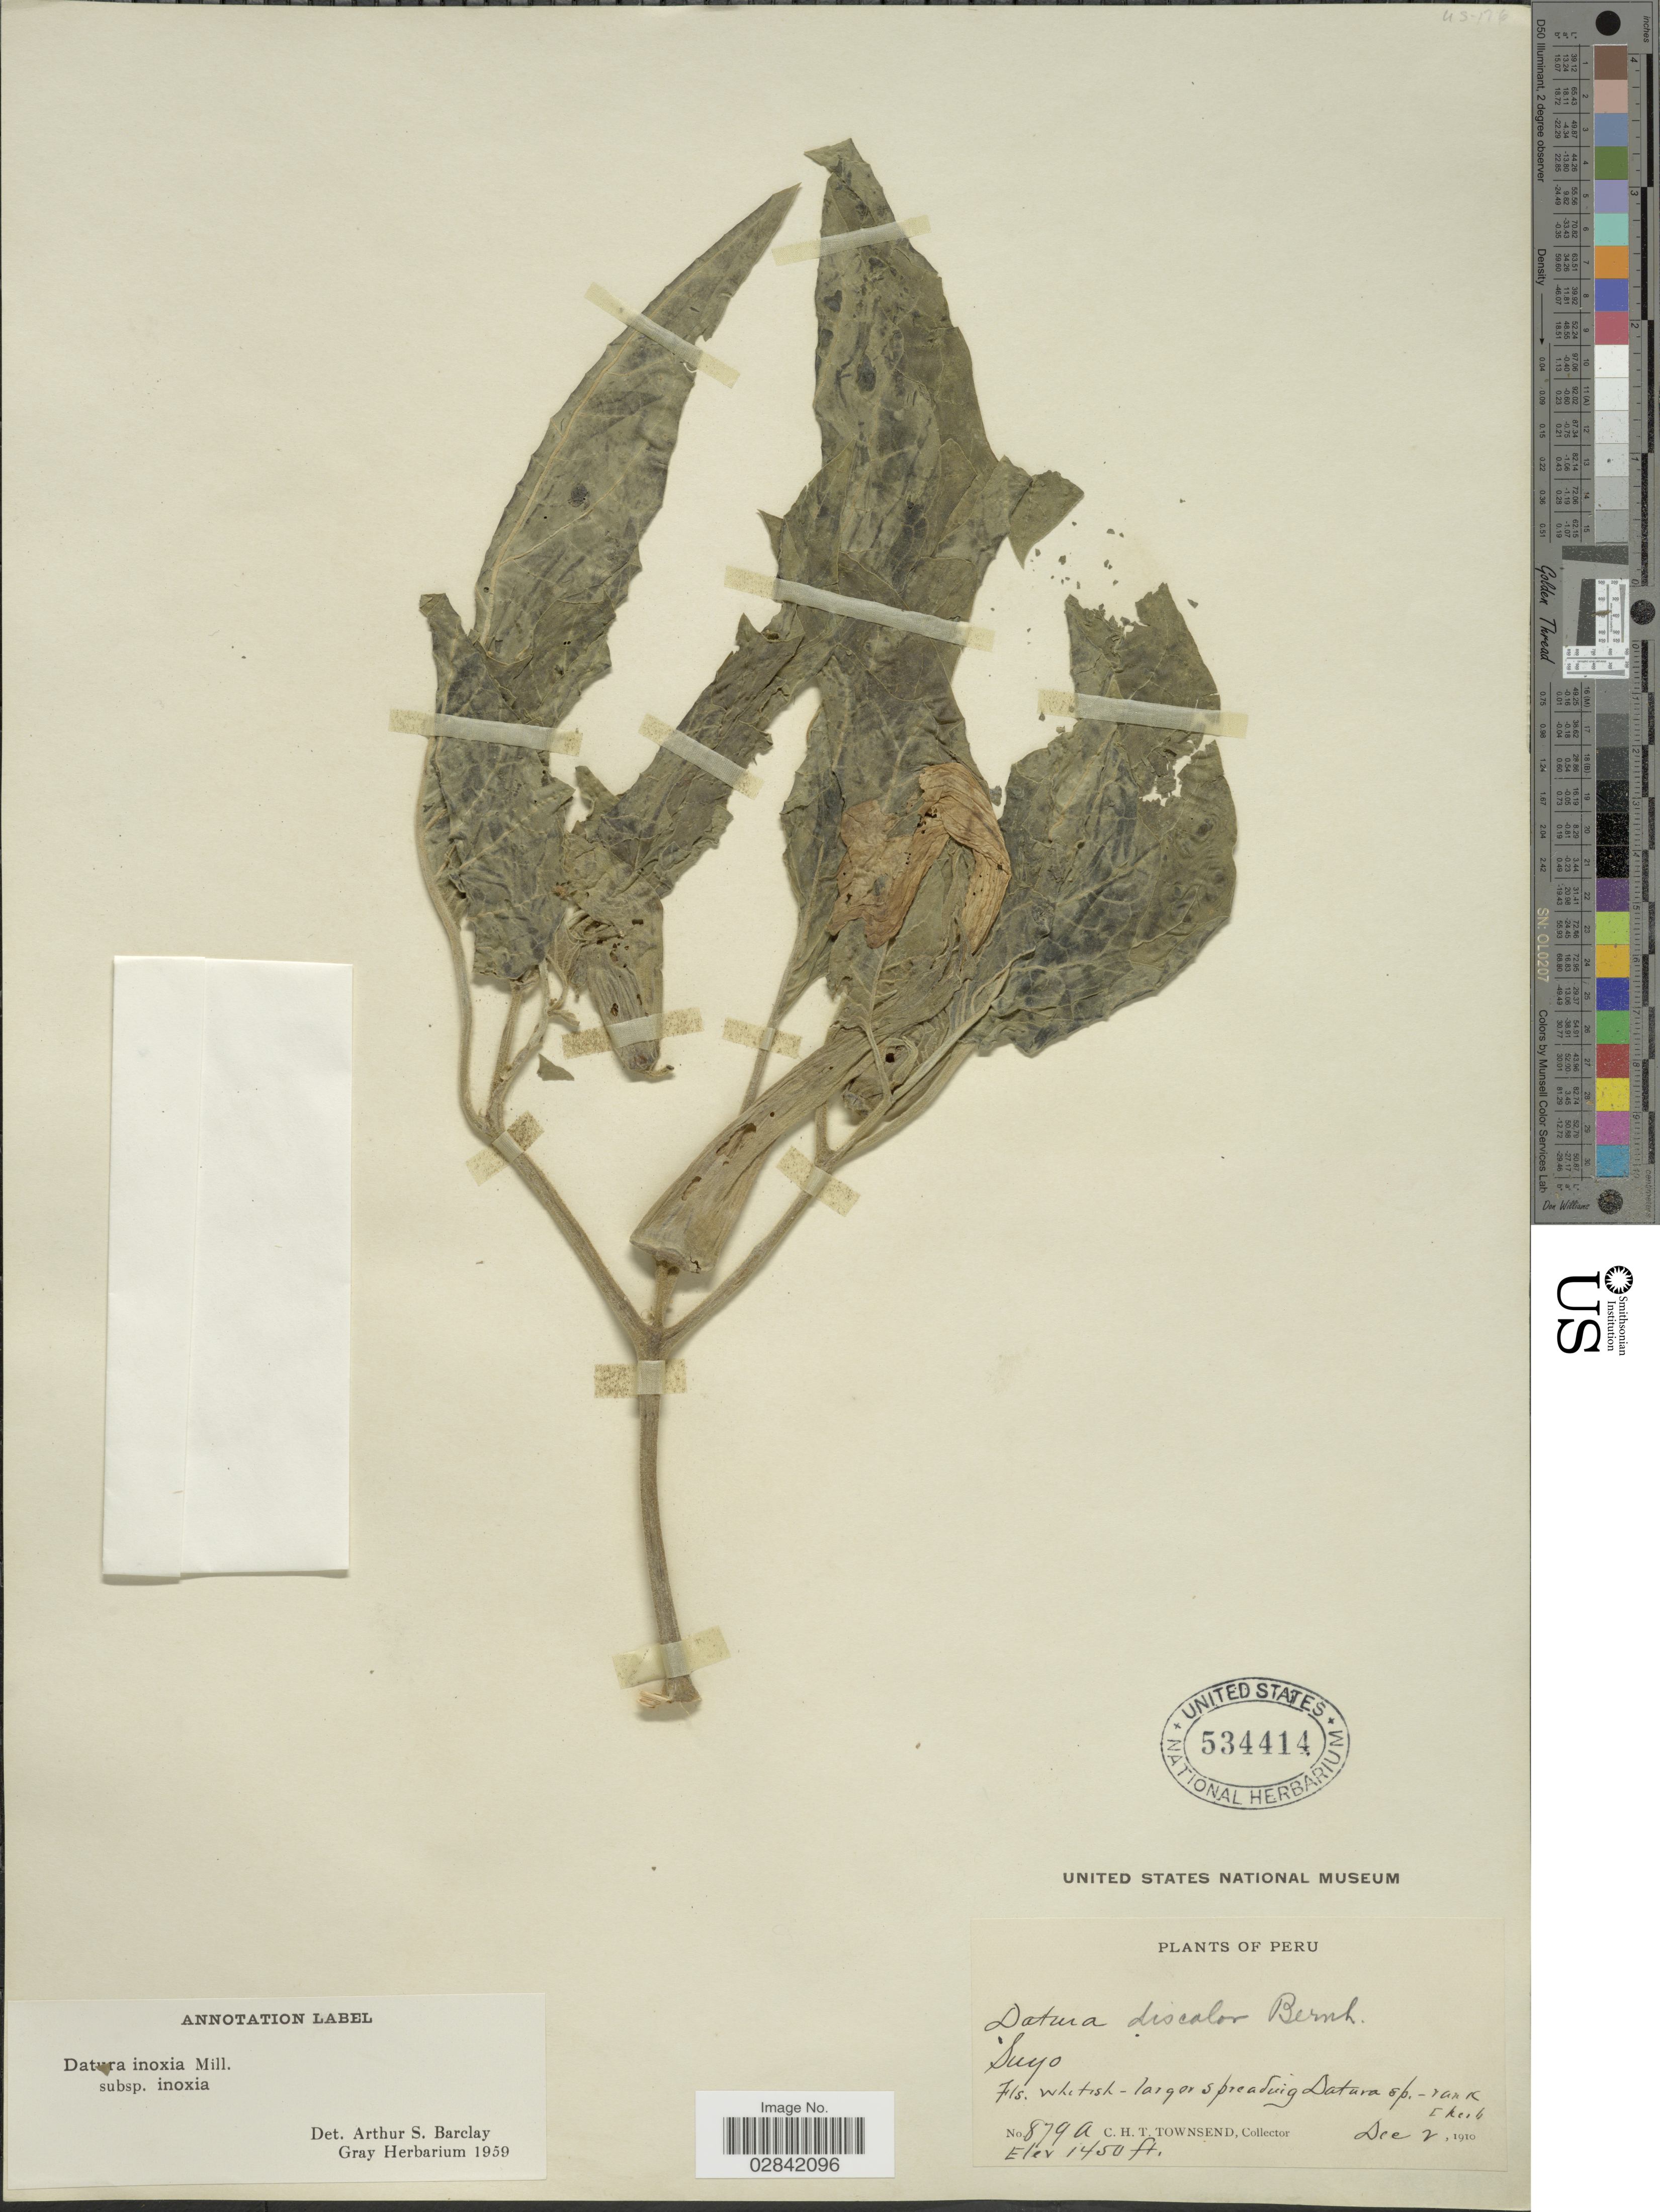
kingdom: Plantae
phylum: Tracheophyta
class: Magnoliopsida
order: Solanales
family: Solanaceae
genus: Datura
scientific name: Datura innoxia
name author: Mill.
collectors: C. H. T. Townsend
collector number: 879a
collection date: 1910-12-02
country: Peru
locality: Suyo.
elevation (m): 442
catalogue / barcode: US 534414